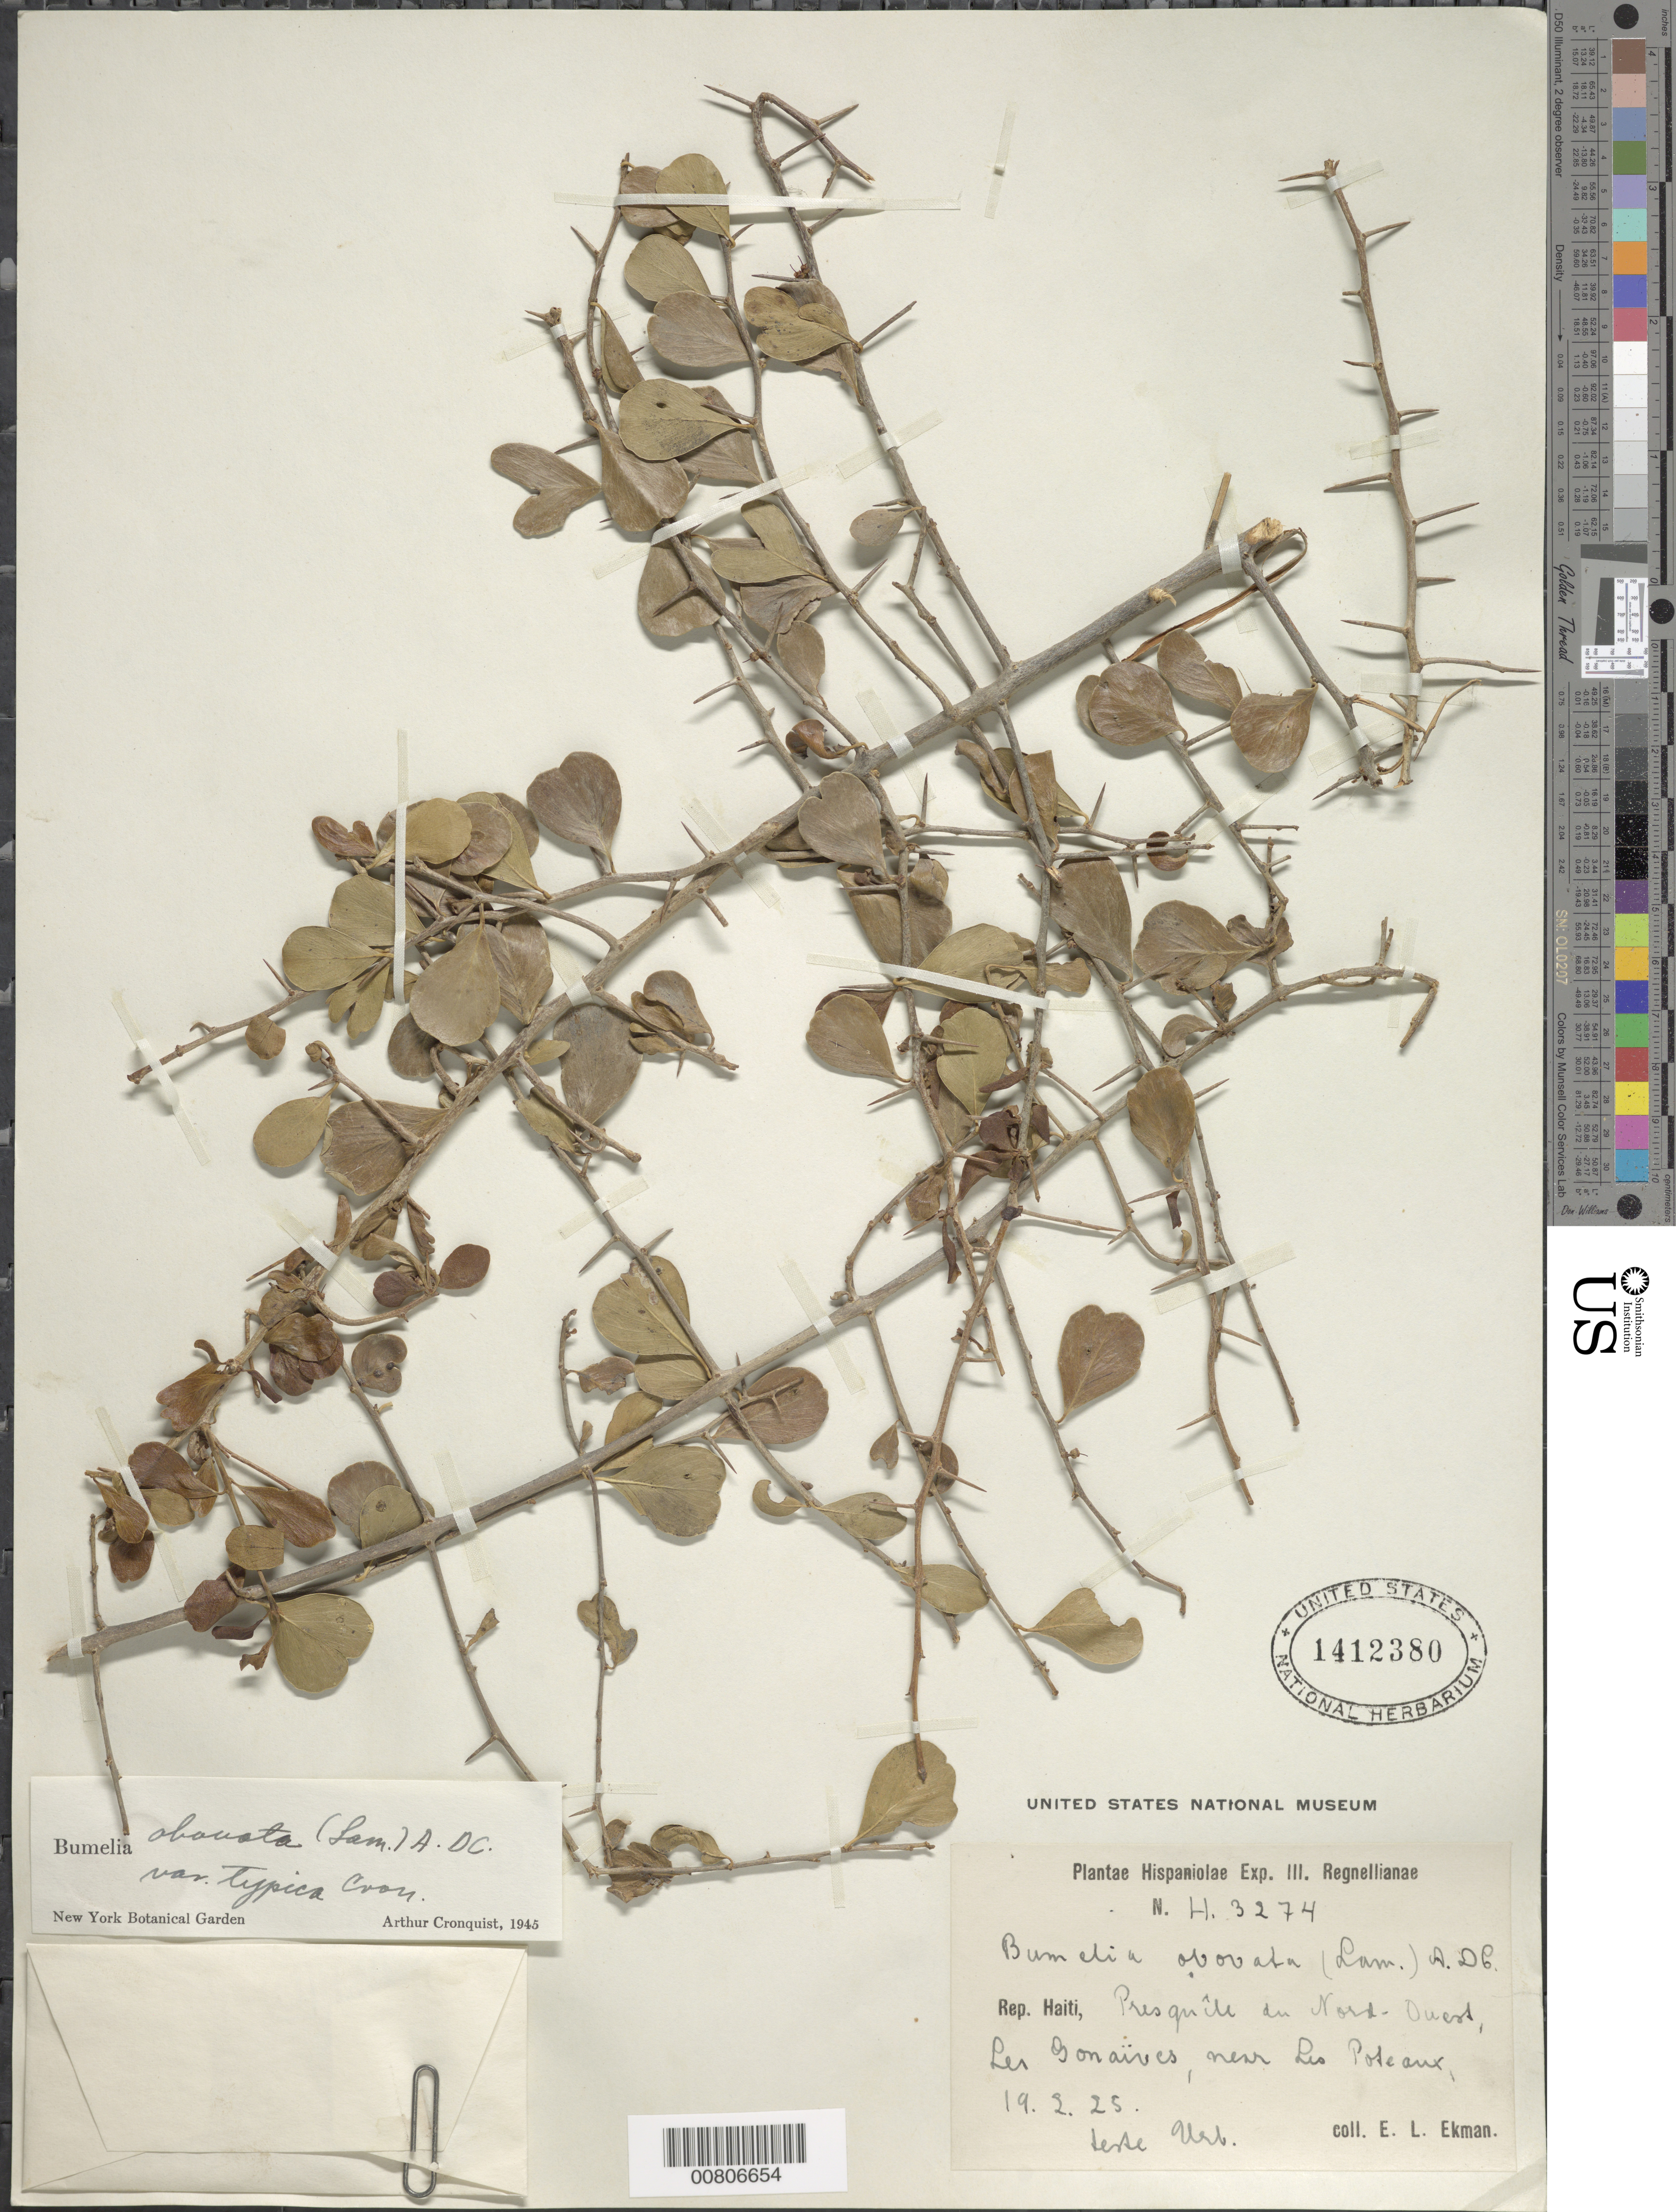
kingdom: Plantae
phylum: Tracheophyta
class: Magnoliopsida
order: Ericales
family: Sapotaceae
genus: Sideroxylon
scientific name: Sideroxylon obovatum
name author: Lam.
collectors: E. L. Ekman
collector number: H 3274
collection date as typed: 19 Feb 1925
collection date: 1925-02-19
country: Haiti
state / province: Nord-Ouest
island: Hispaniola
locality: Les Gonaives, near Les Poteaux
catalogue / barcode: US 1412380